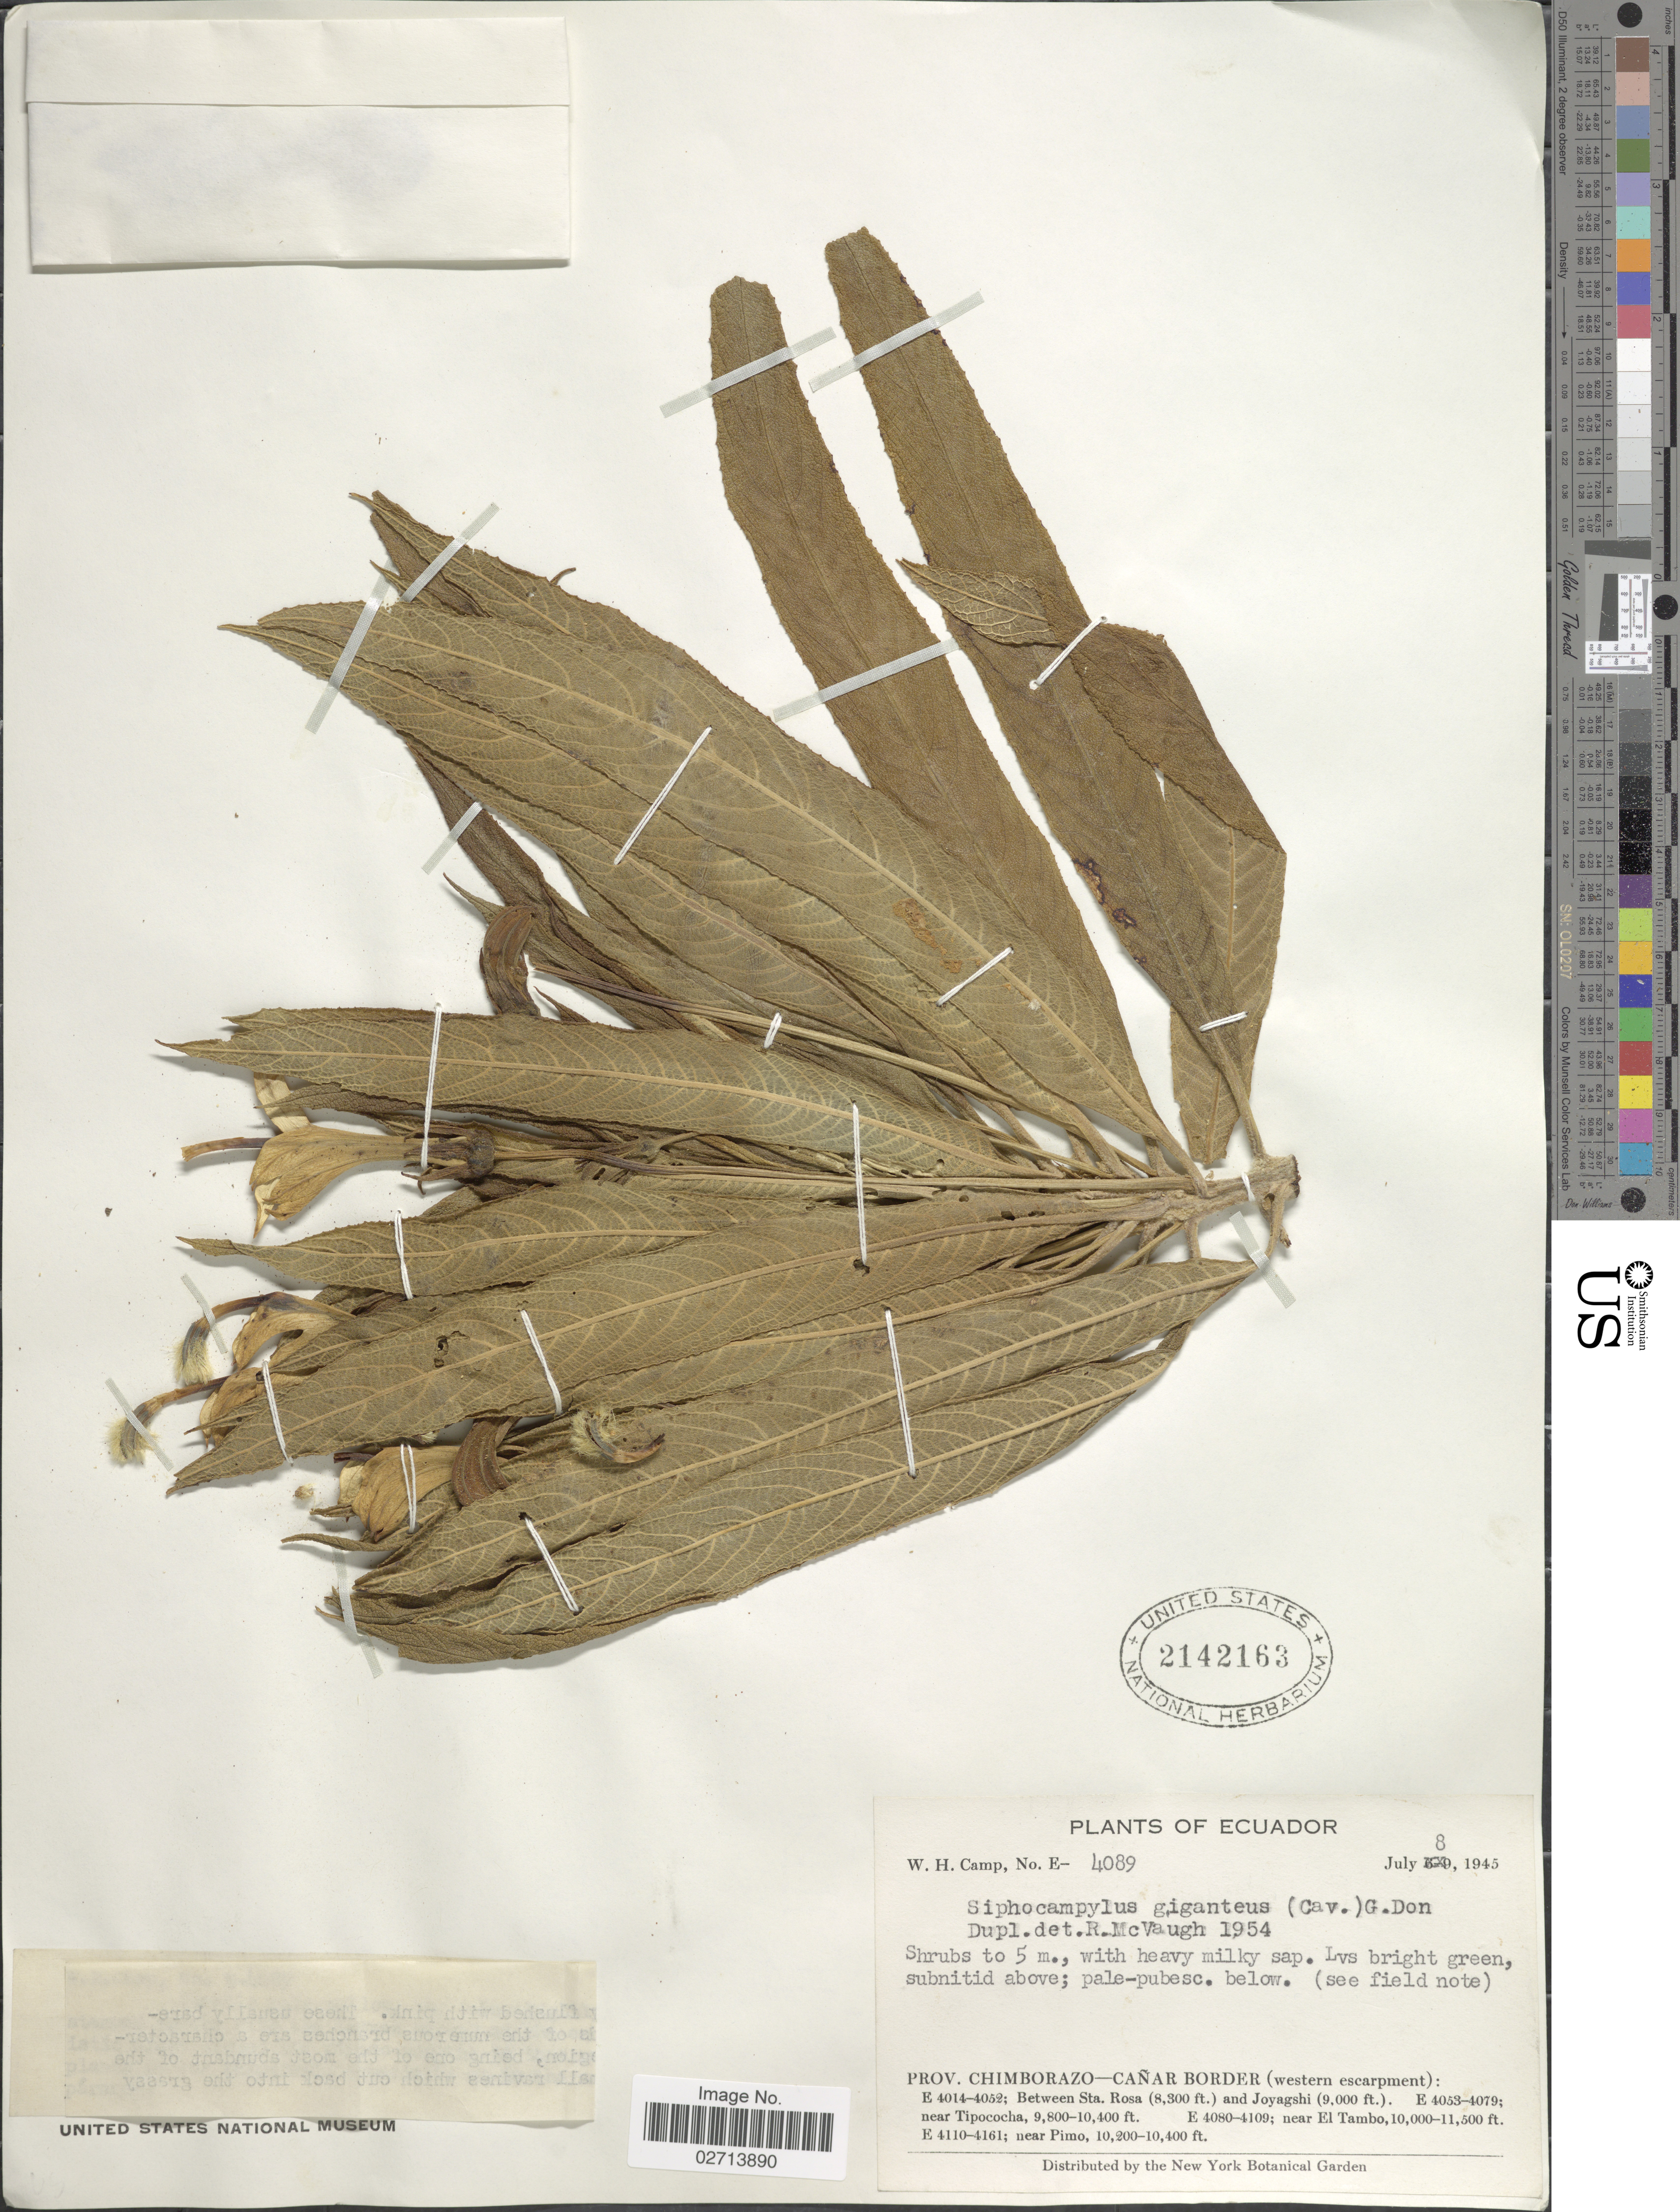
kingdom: Plantae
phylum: Tracheophyta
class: Magnoliopsida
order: Asterales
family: Campanulaceae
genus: Siphocampylus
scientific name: Siphocampylus giganteus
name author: (Cav.) G. Don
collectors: W. H. Camp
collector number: E-4089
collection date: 1945-07-08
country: Ecuador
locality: Prov. Chimborazo-Cañar Border (western escarpment): near El Tambo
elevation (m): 3048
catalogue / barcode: US 2142163